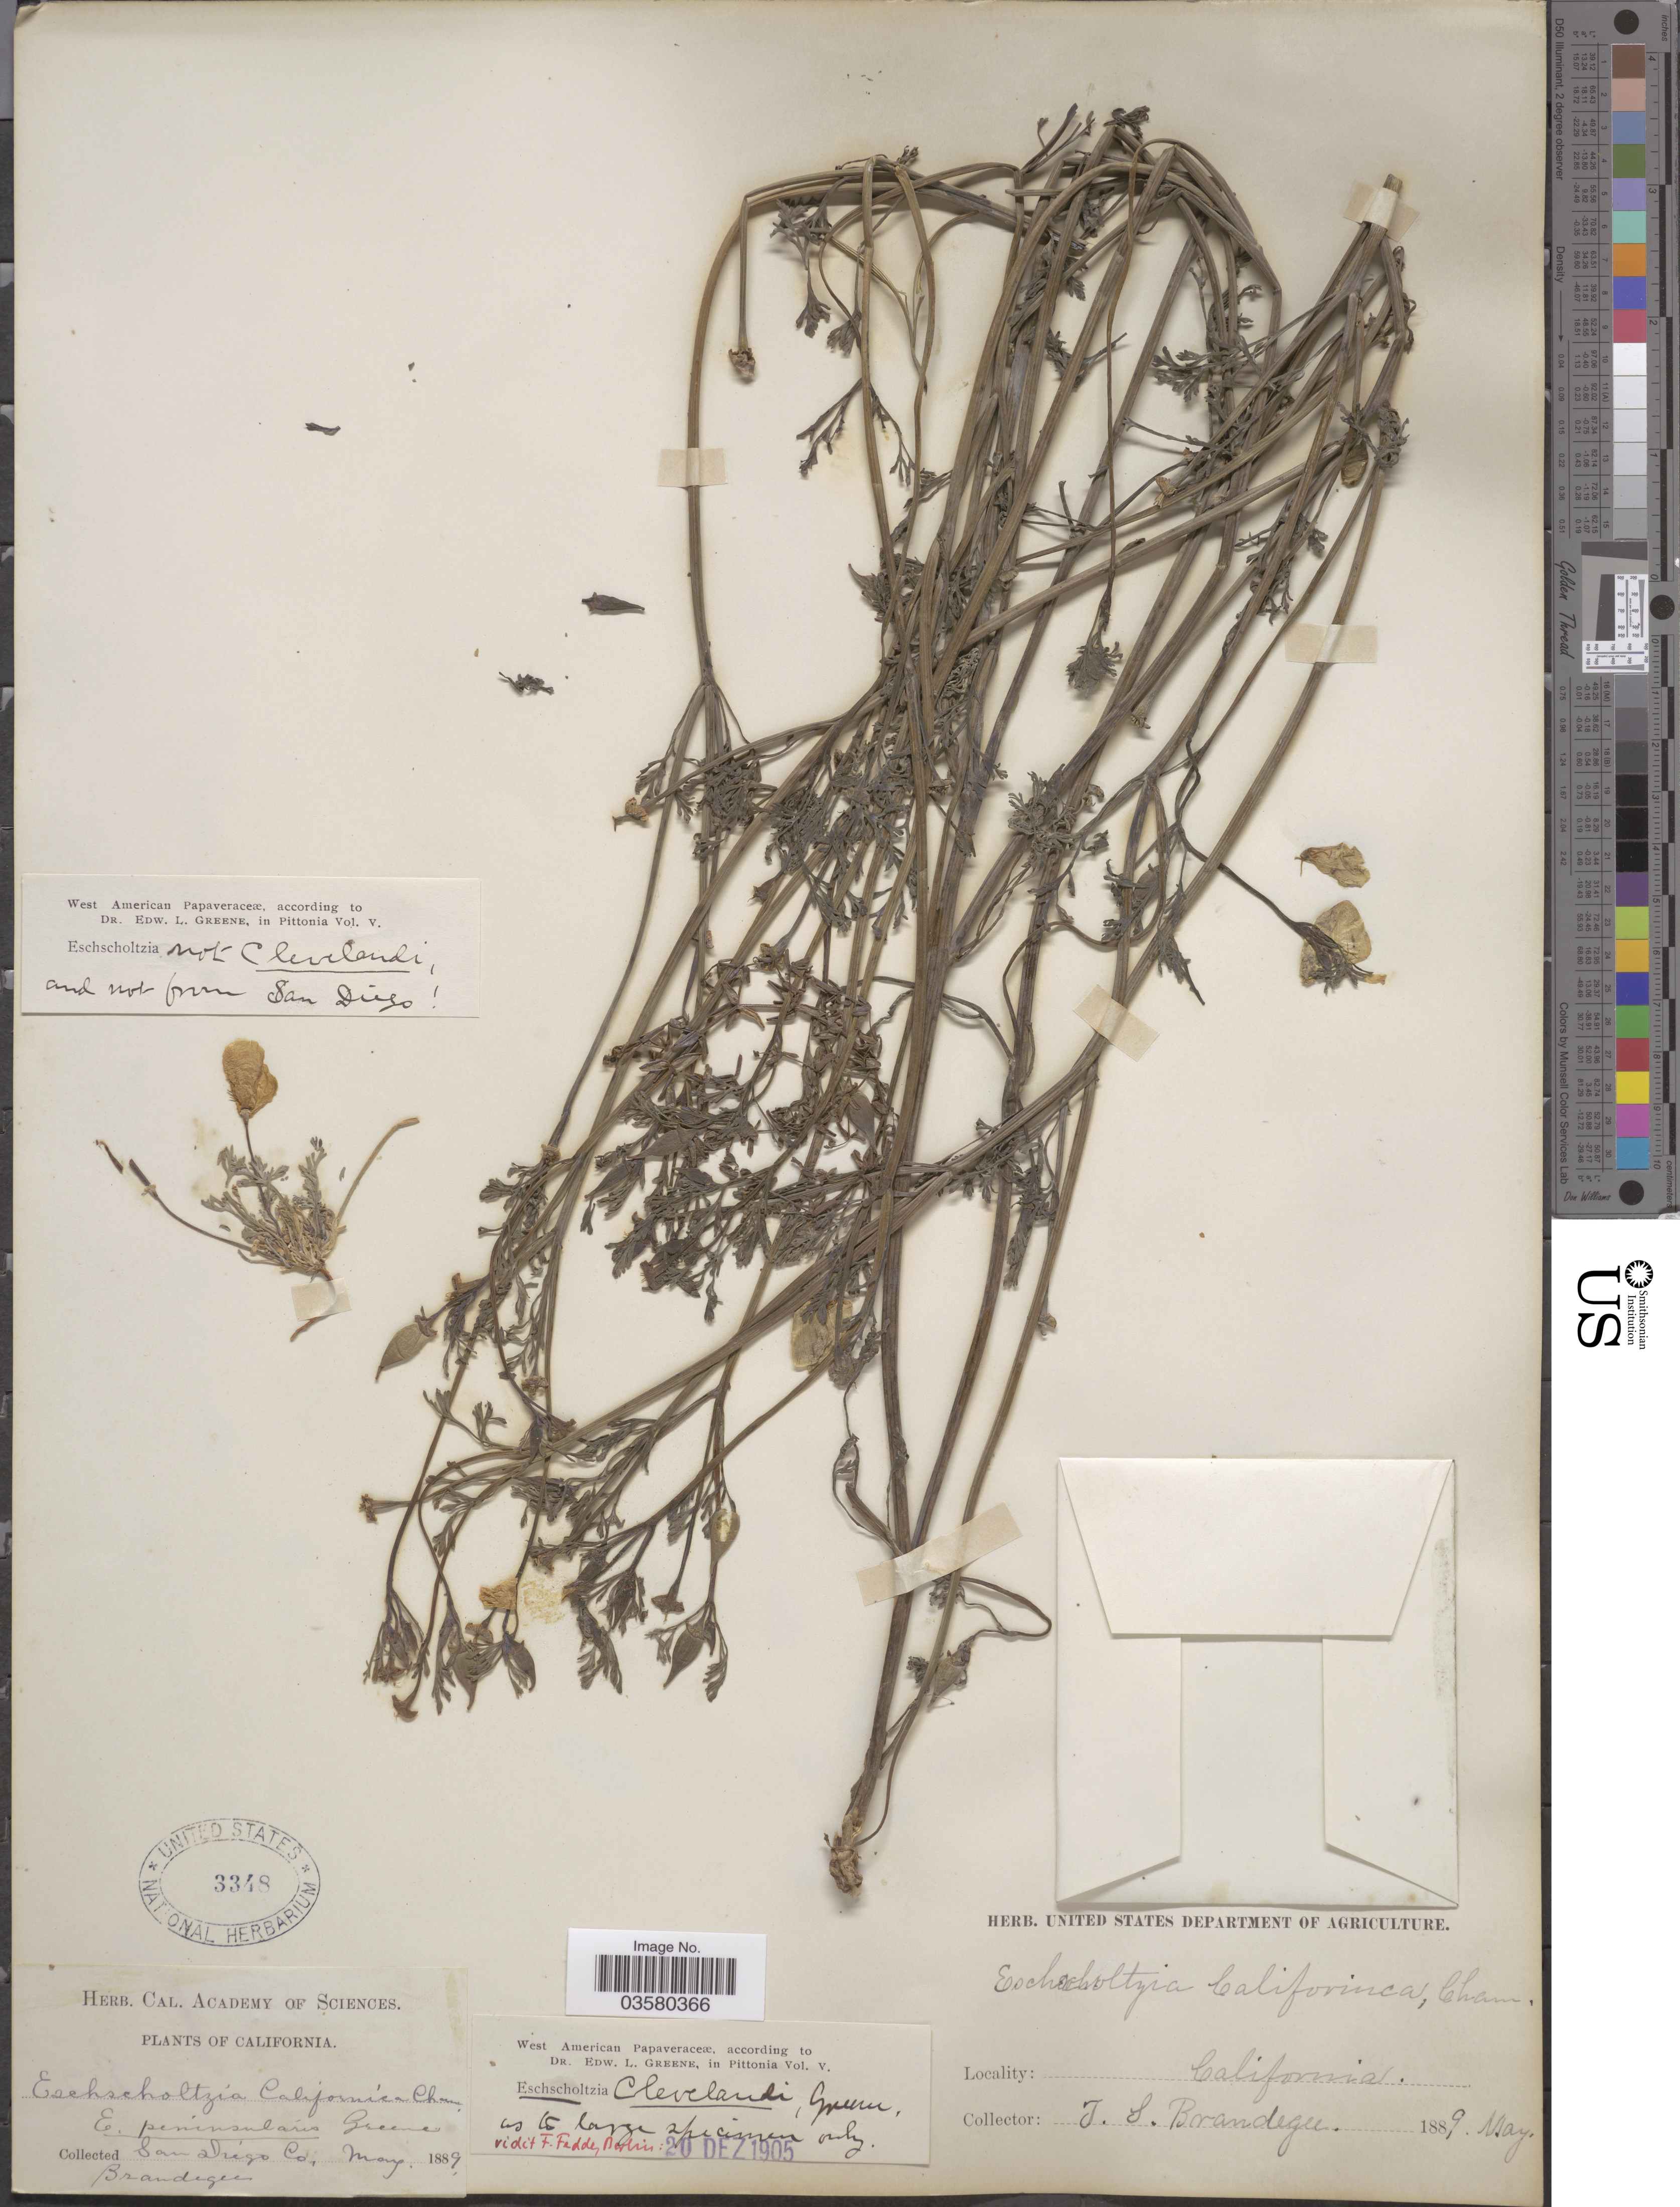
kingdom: Plantae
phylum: Tracheophyta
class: Magnoliopsida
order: Ranunculales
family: Papaveraceae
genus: Eschscholzia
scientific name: Eschscholzia clevelandii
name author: Greene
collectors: T. S. Brandegee (herbarium)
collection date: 1889-05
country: United States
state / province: California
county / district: San Diego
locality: San Diego Co.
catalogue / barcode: US 3348